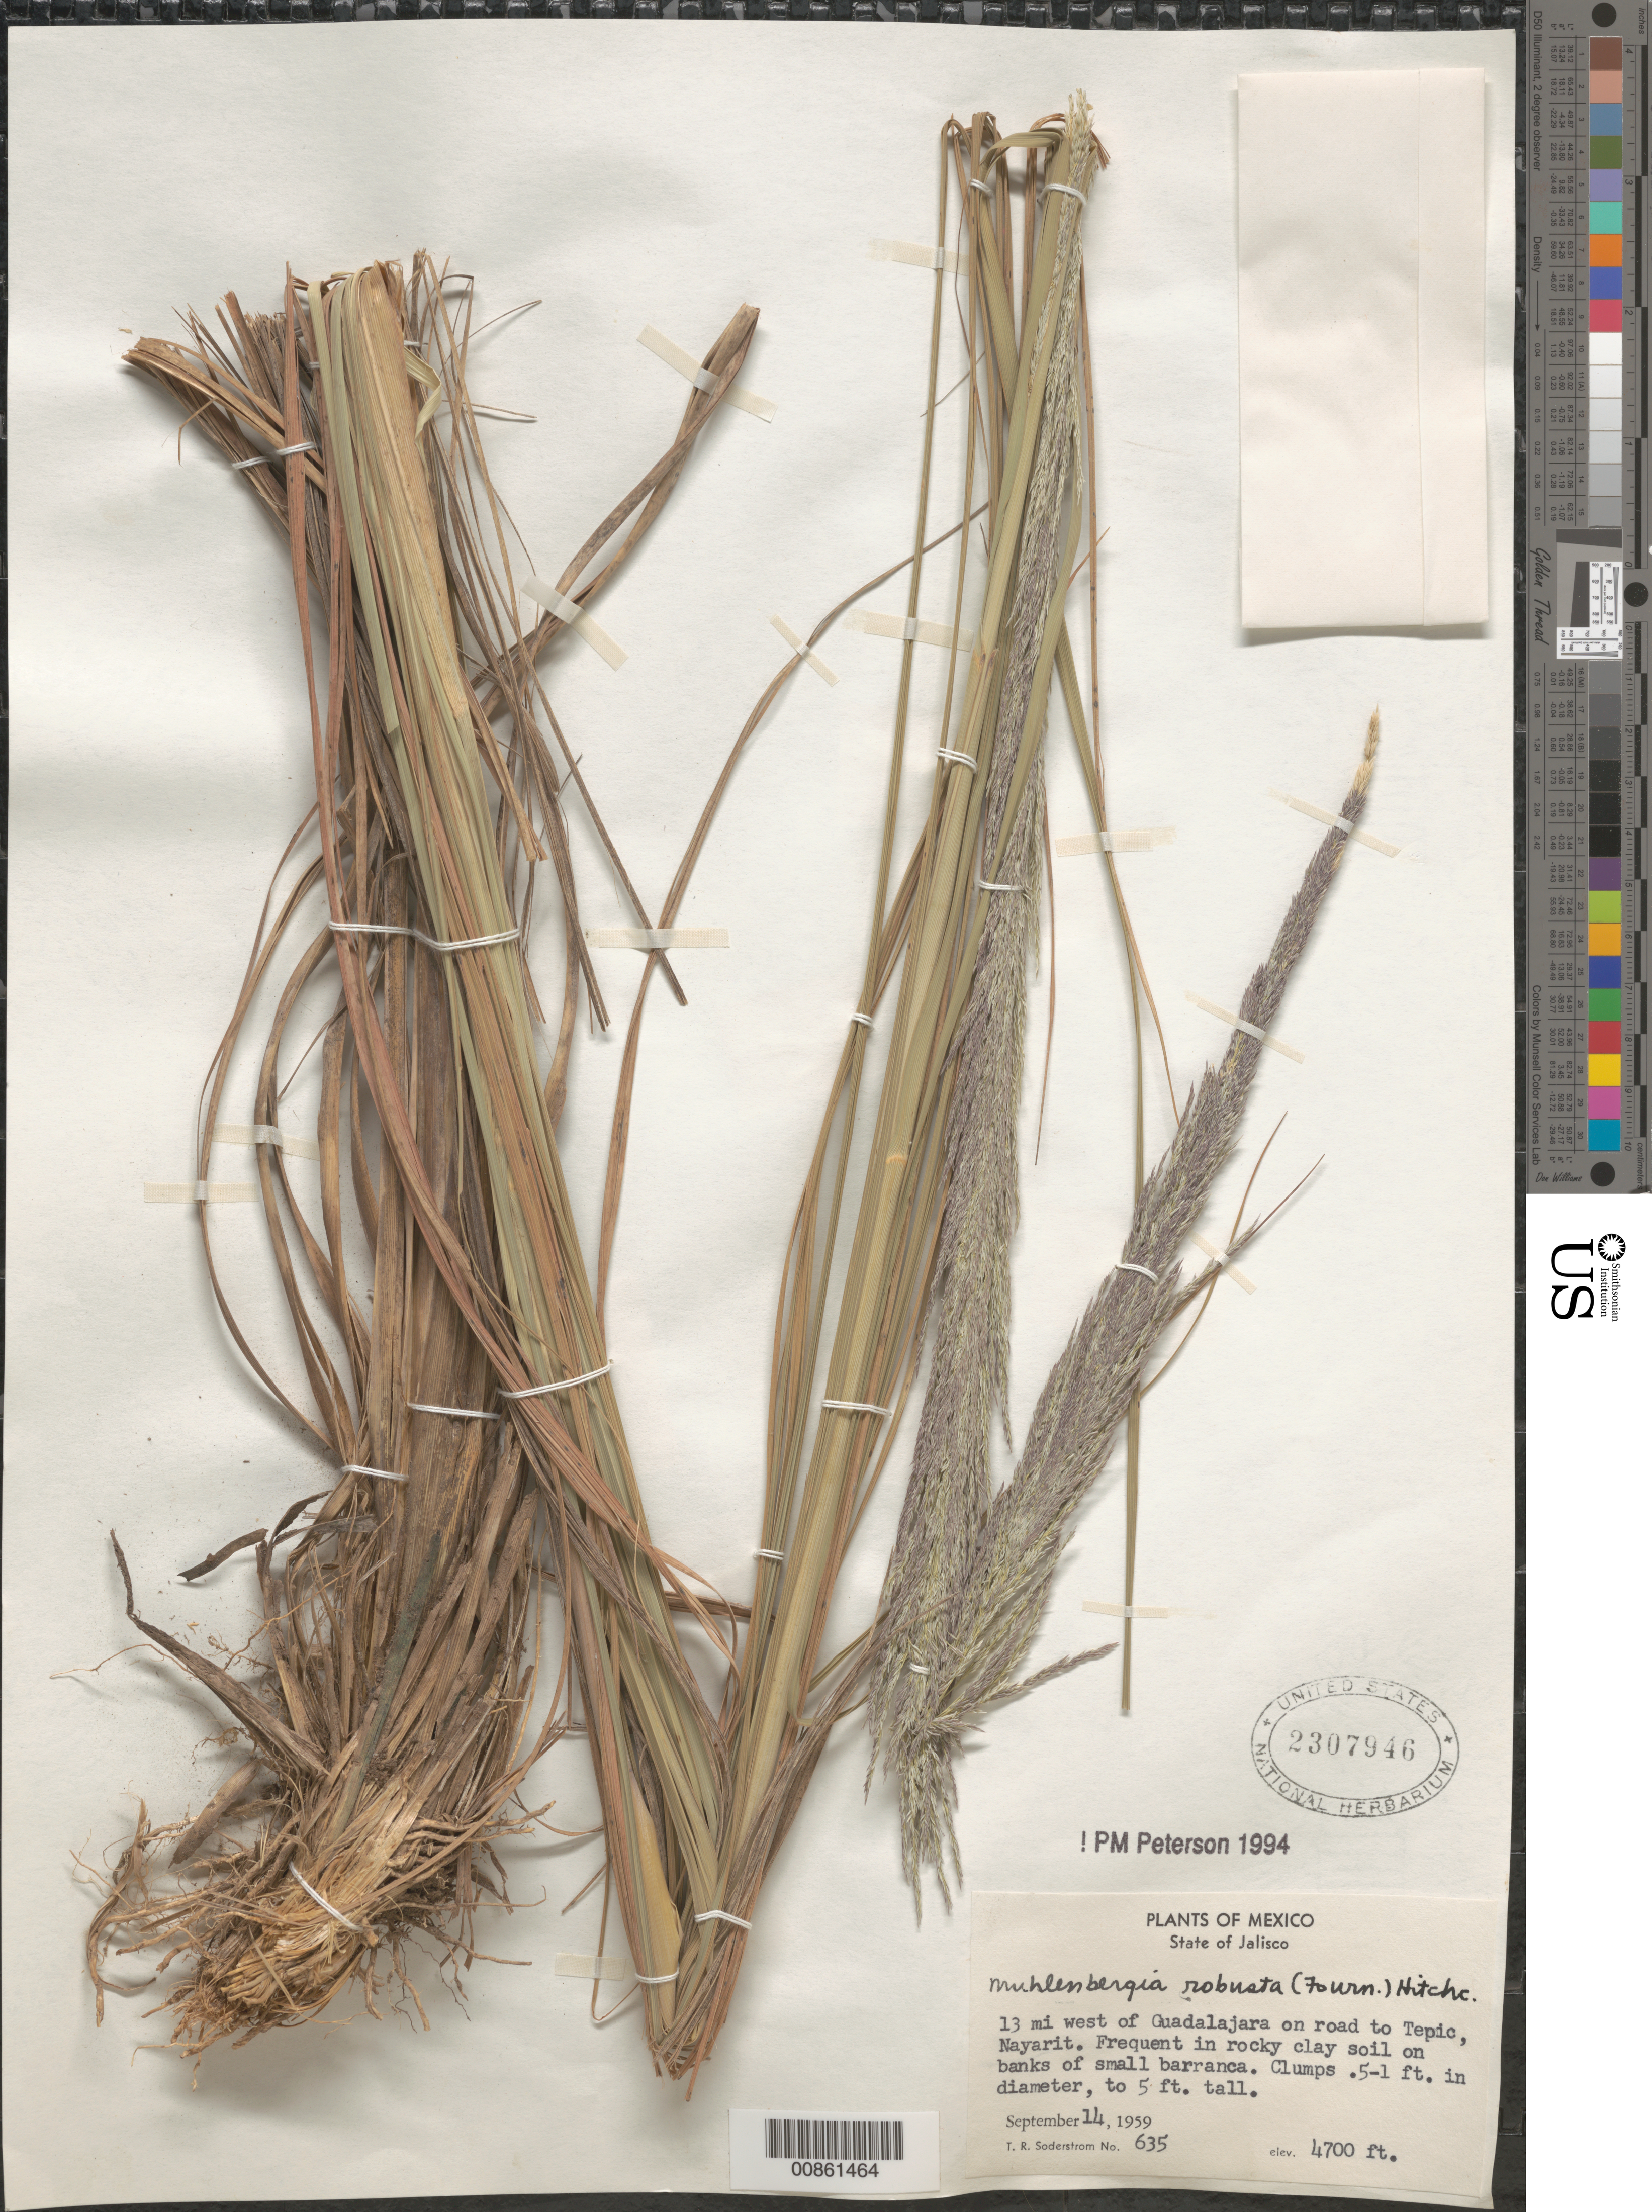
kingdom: Plantae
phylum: Tracheophyta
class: Liliopsida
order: Poales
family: Poaceae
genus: Muhlenbergia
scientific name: Muhlenbergia robusta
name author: (E. Fourn.) Hitchc.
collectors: T. R. Soderstrom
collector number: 635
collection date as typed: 14 Sep 1959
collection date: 1959-09-14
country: Mexico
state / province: Jalisco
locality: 13 mi W of Guadalajara on road to Tepic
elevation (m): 1433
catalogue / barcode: US 2307946